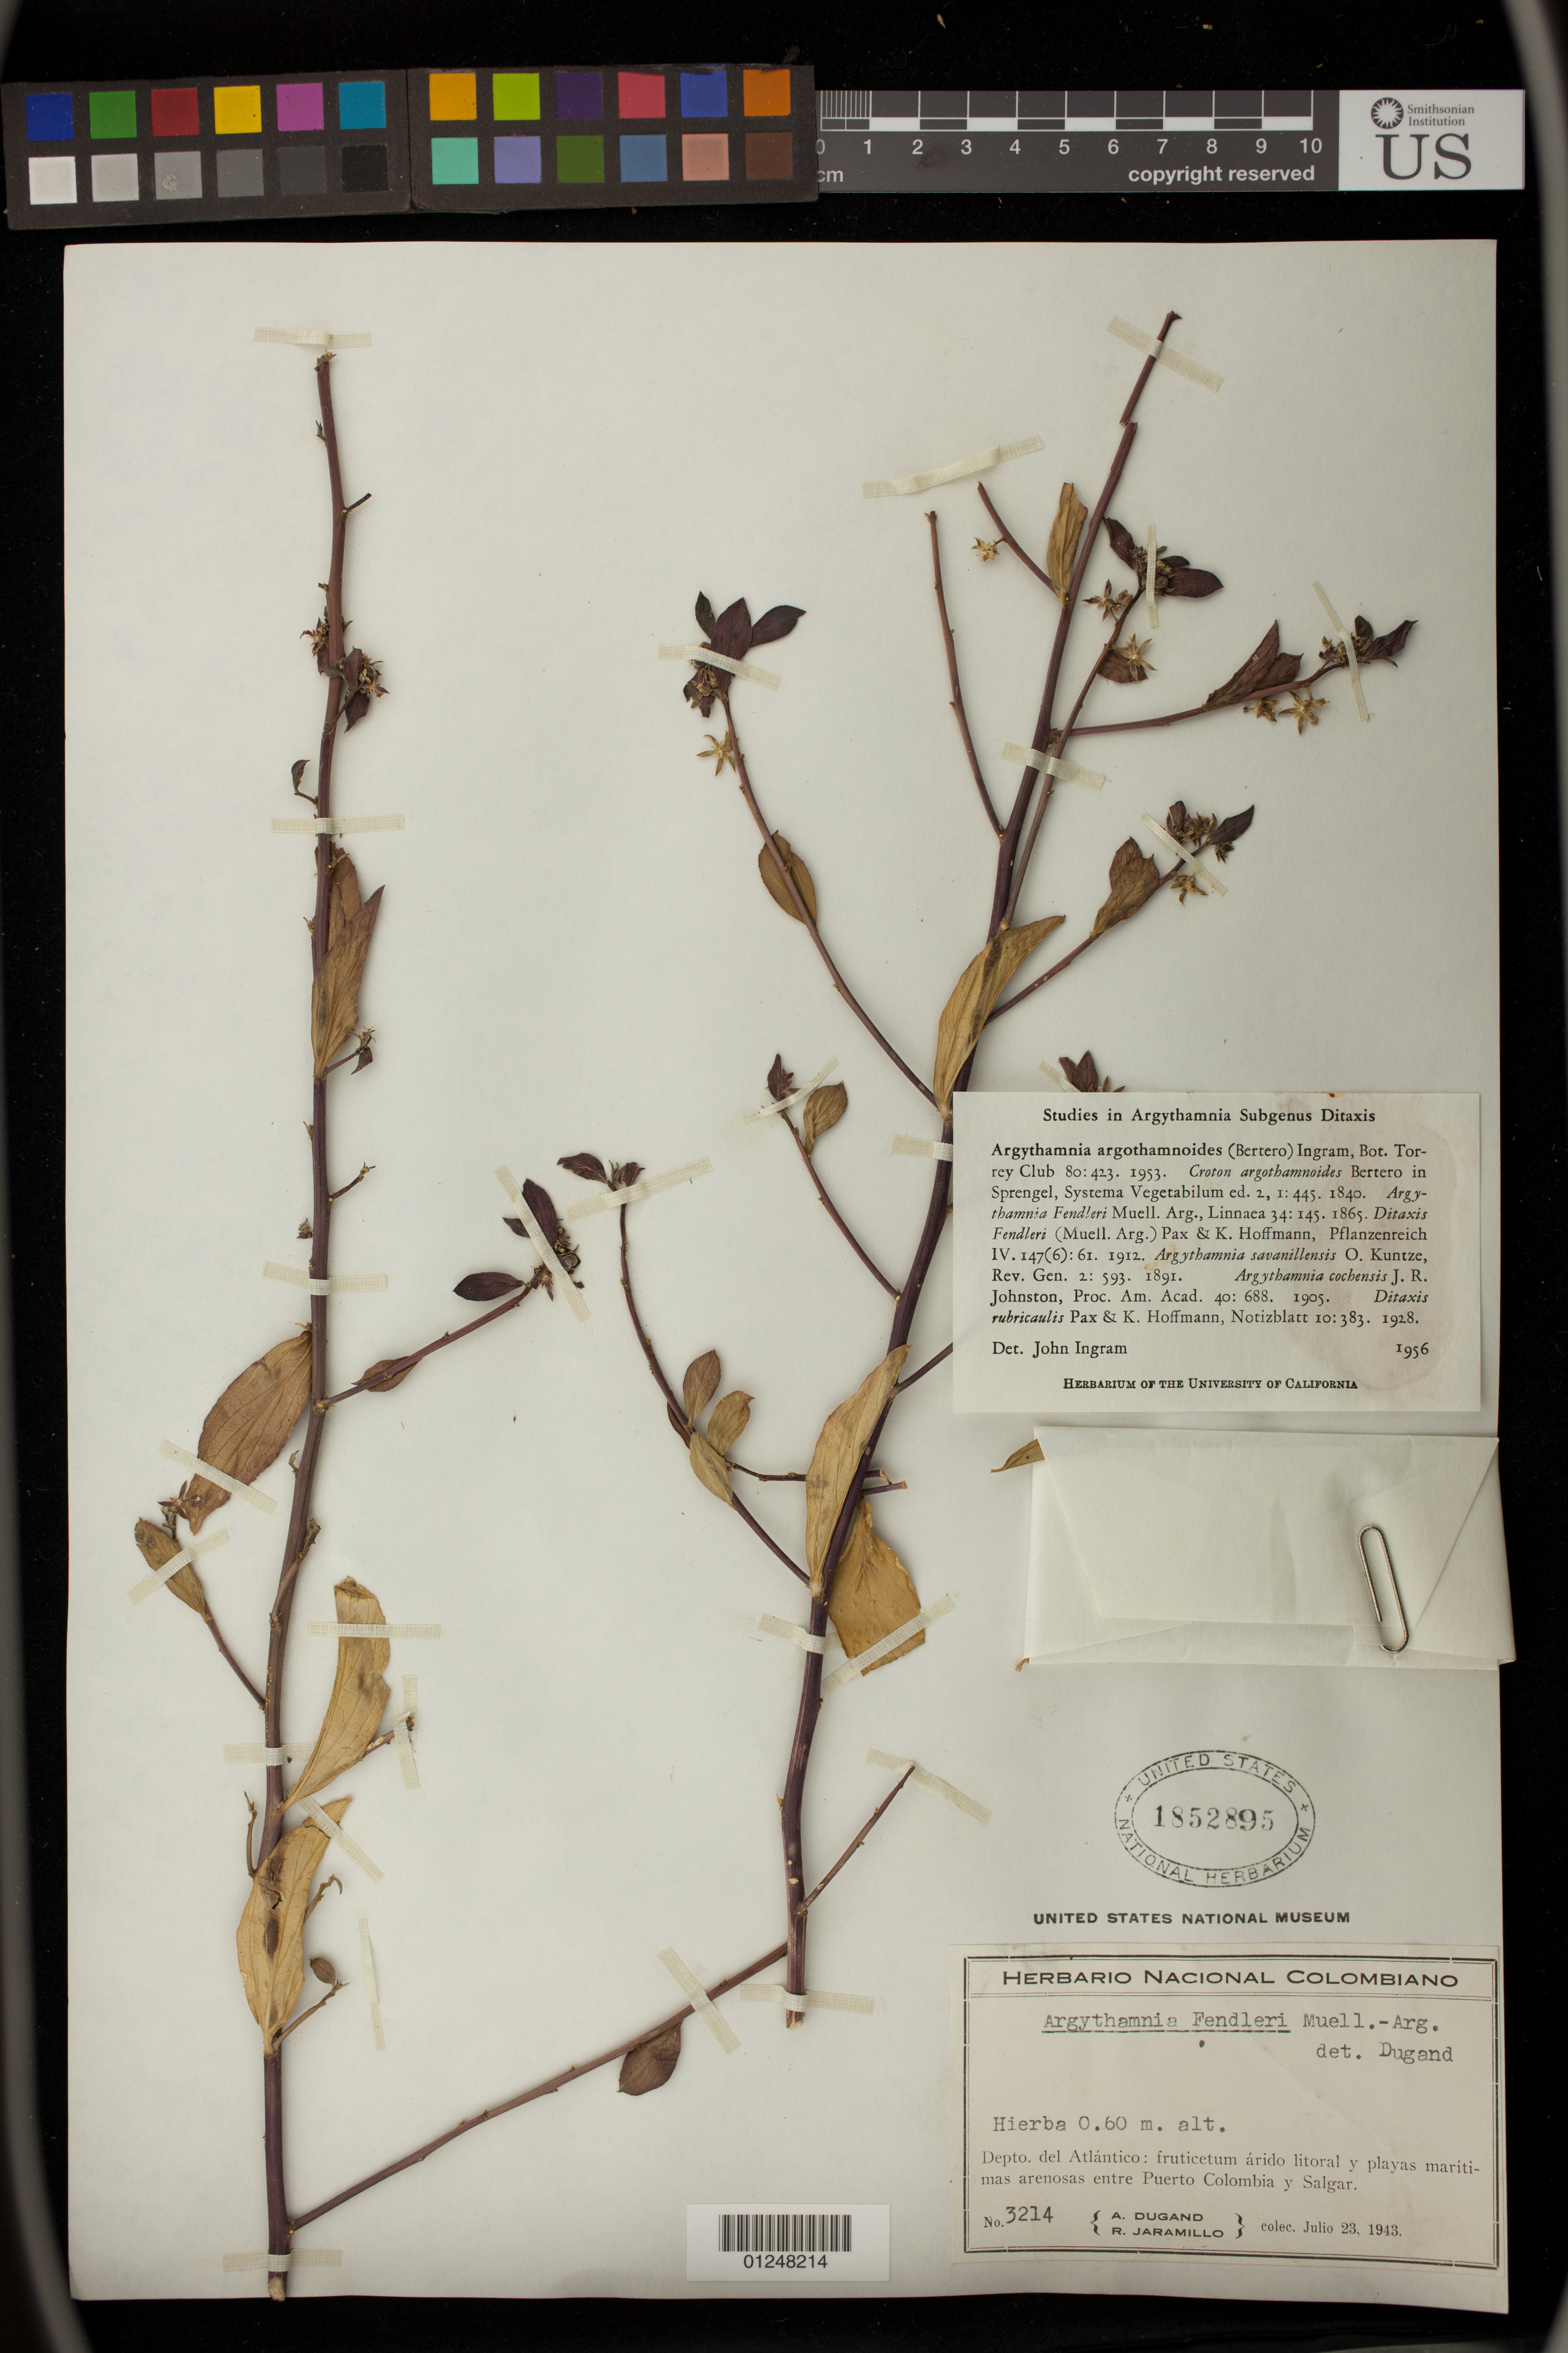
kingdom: Plantae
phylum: Tracheophyta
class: Magnoliopsida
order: Malpighiales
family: Euphorbiaceae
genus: Argythamnia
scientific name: Argythamnia argothamnoides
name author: (Bertero & Spreng.) J.W. Ingram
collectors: A. Dugand & R. Jaramillo M.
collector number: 3214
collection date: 1943-07-23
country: Colombia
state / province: Atlántico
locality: Depto. del Atlántico: fruticetum árido litoral y playas maritimas arenosas entre Puerto Colombia y Salgar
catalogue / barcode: US 1852895